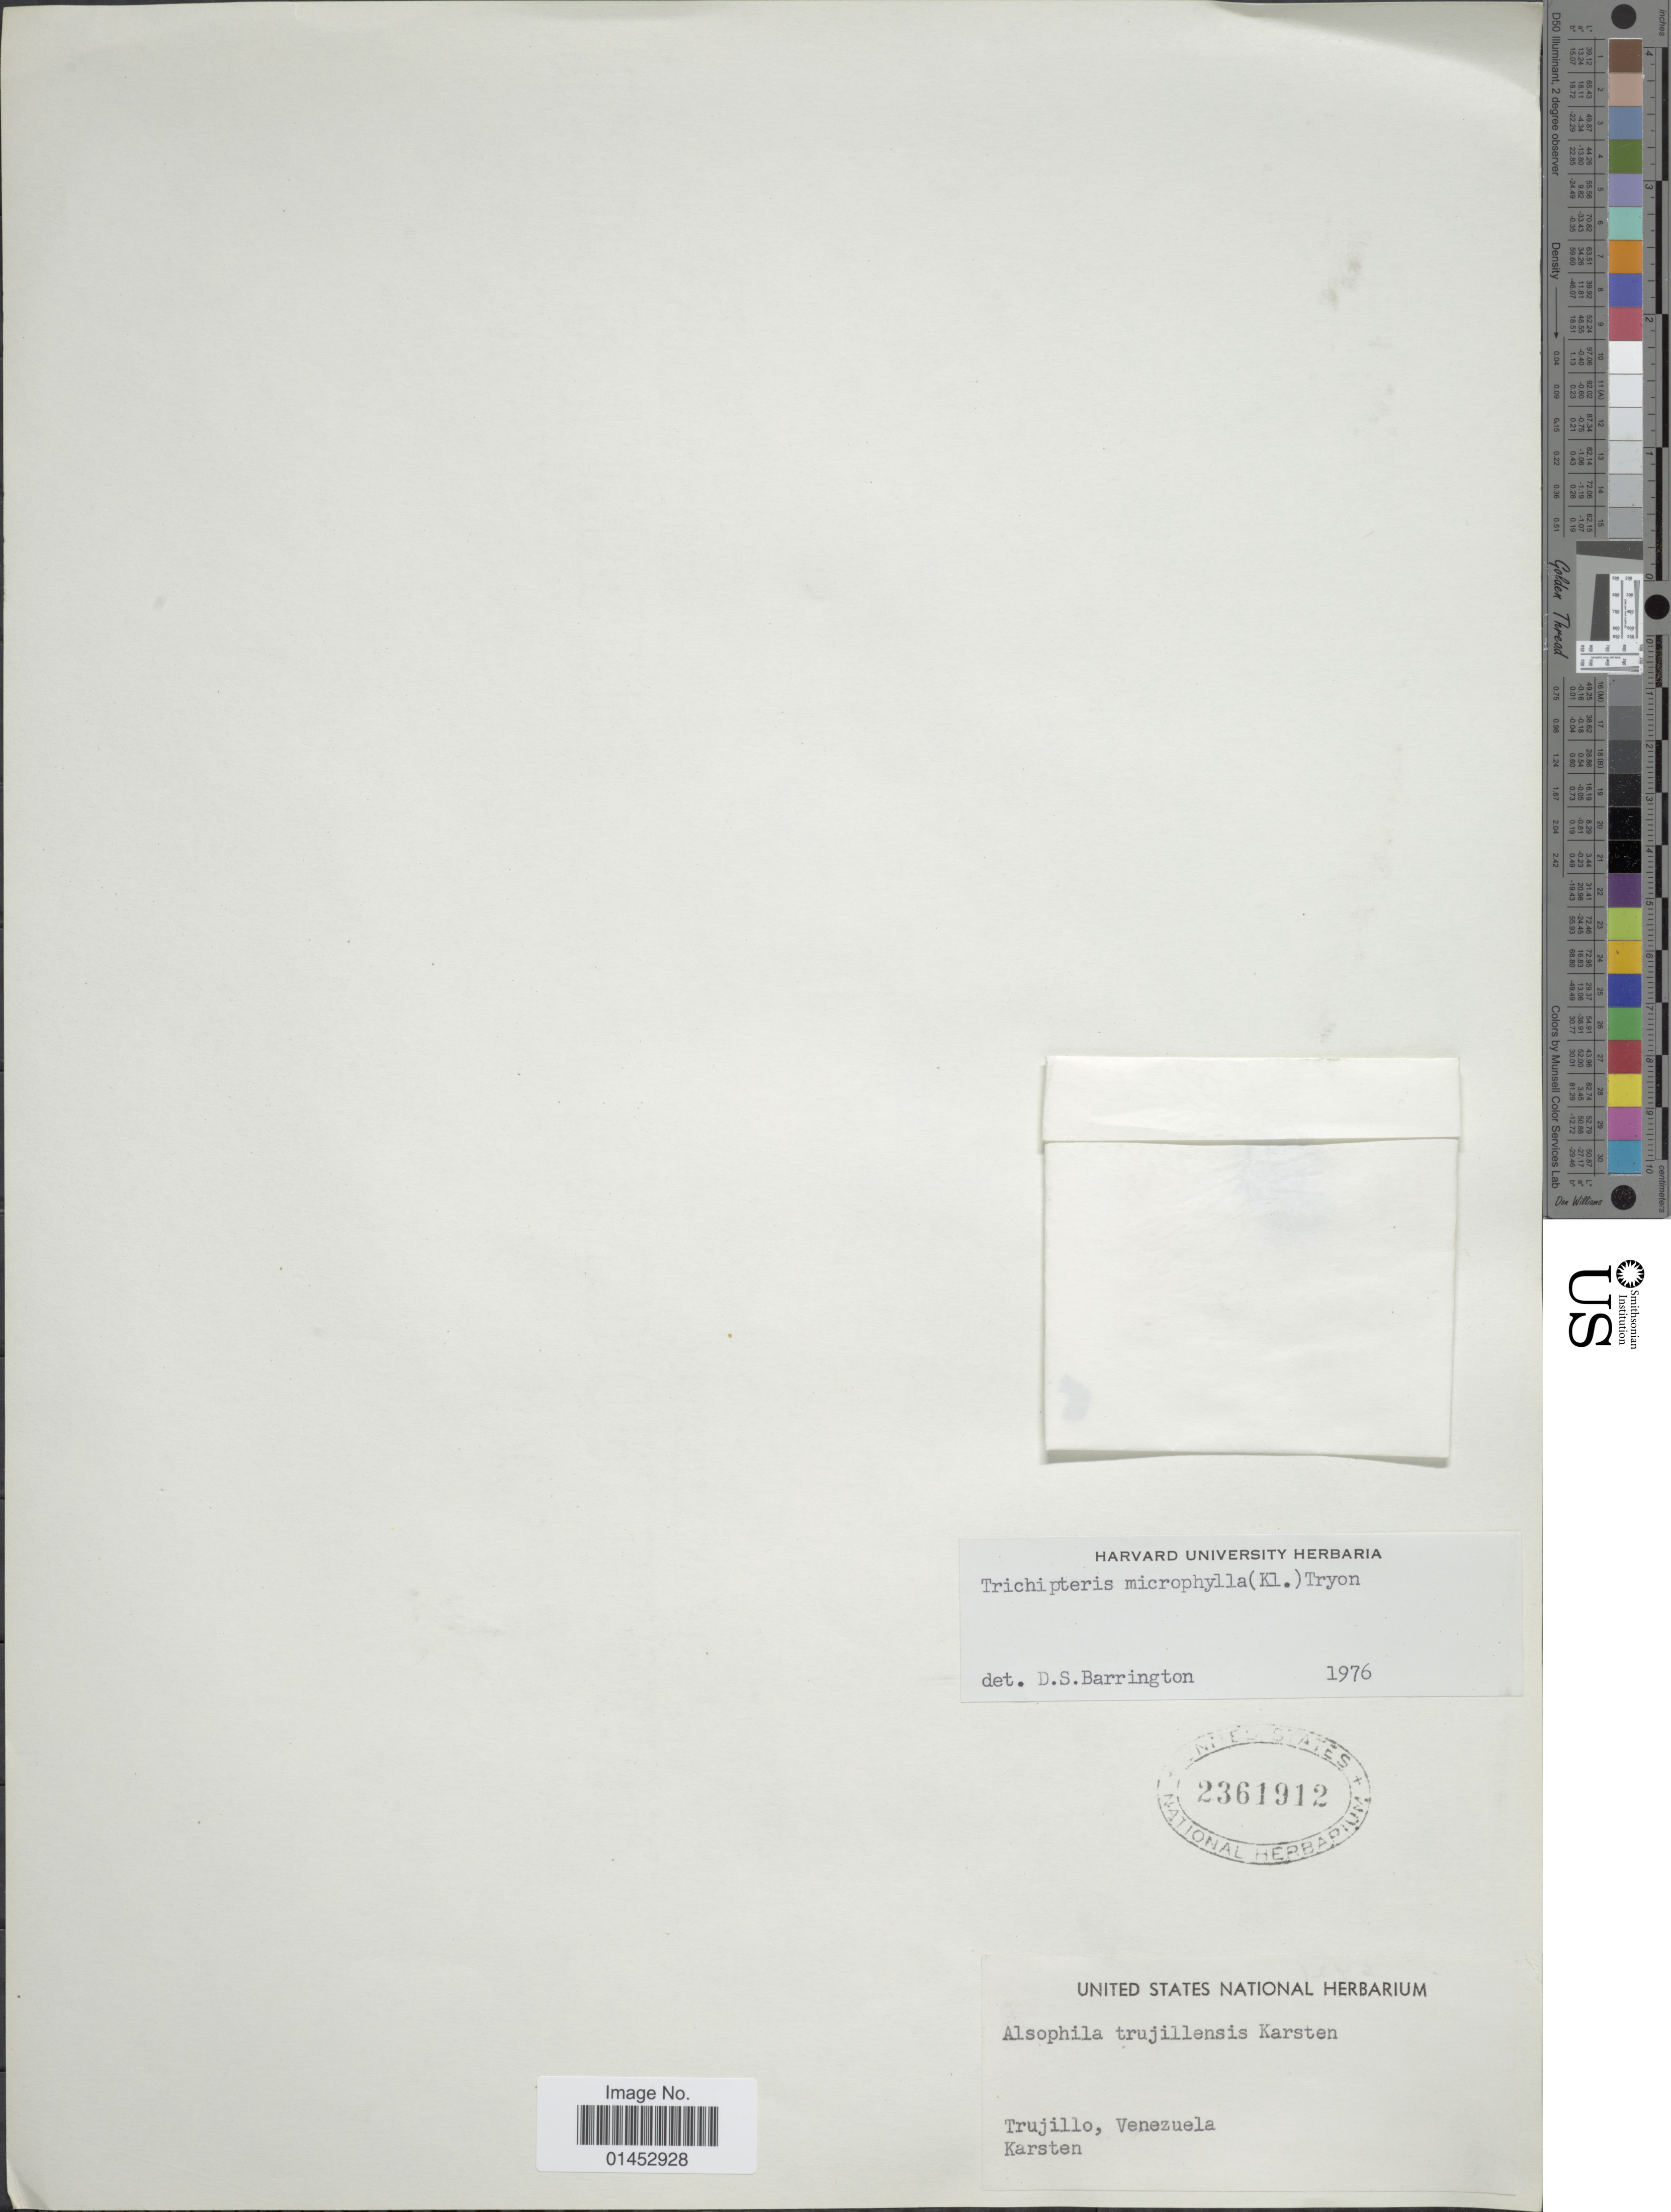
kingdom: Plantae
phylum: Tracheophyta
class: Polypodiopsida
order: Cyatheales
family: Cyatheaceae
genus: Cyathea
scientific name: Cyathea squamata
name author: (Klotzsch) Domin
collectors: -. Karsten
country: Venezuela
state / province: Trujillo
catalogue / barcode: US 2361912